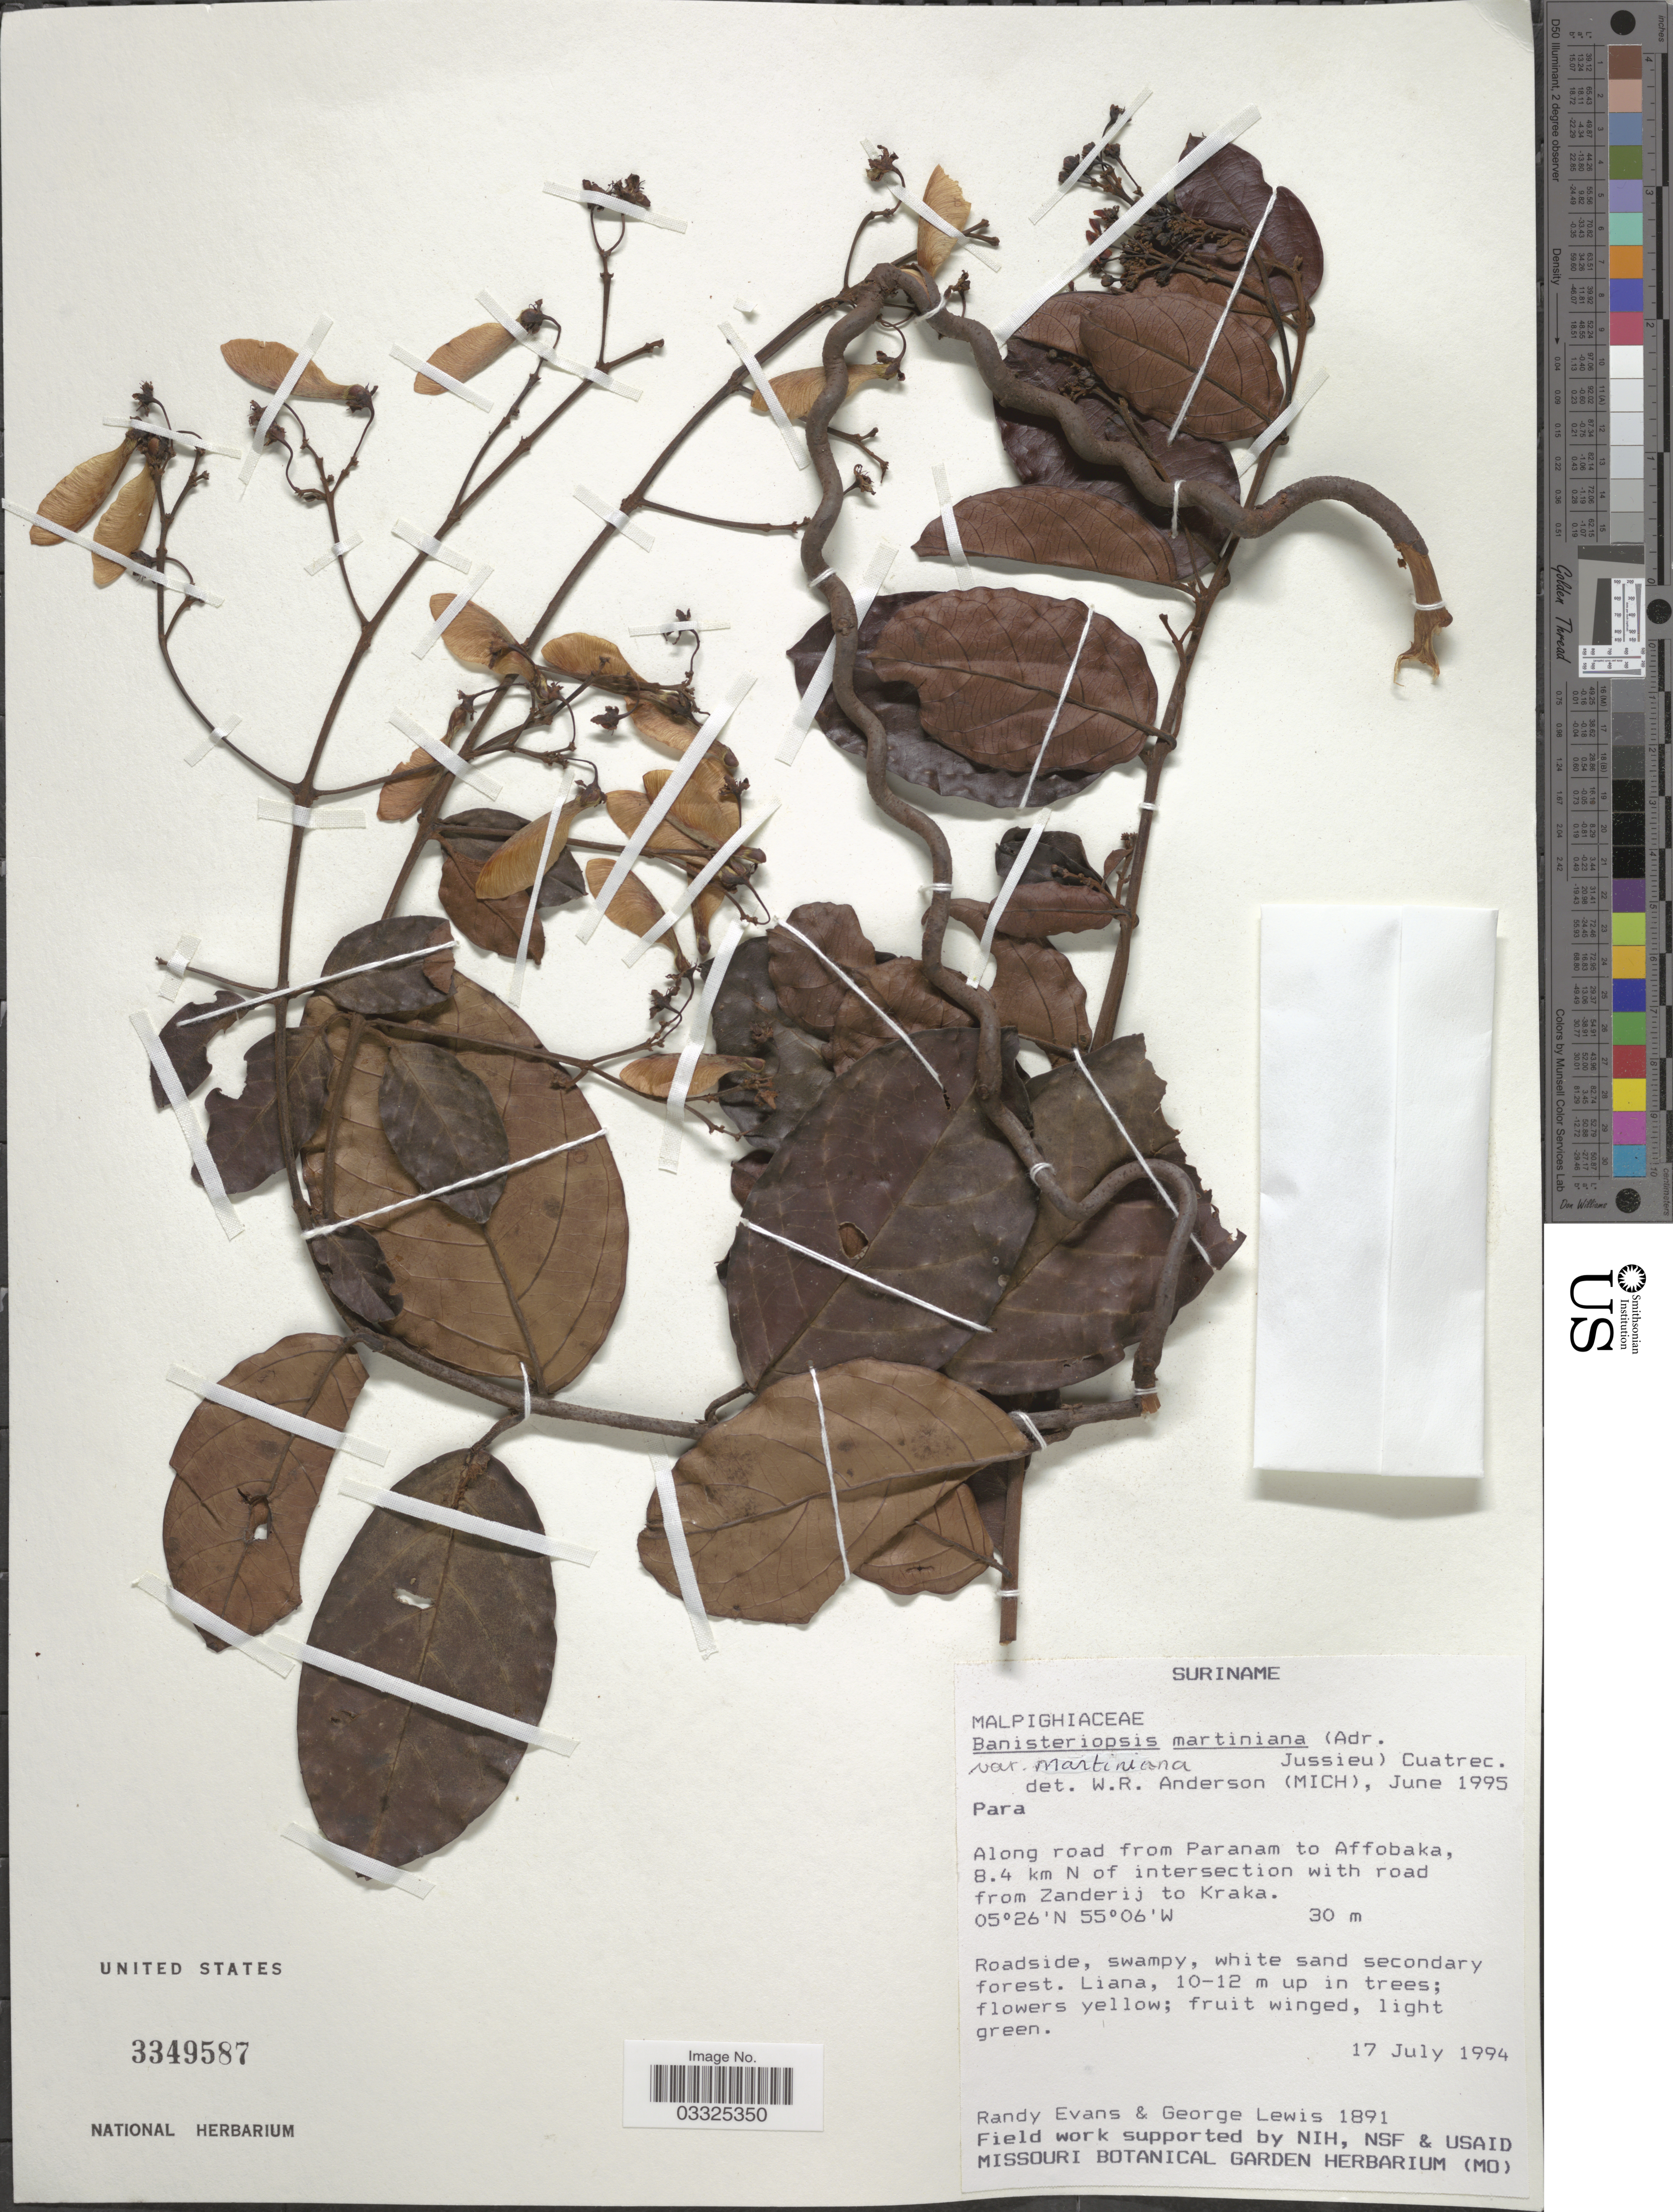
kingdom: Plantae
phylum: Tracheophyta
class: Magnoliopsida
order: Malpighiales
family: Malpighiaceae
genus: Banisteriopsis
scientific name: Banisteriopsis martiniana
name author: (A. Juss.) Cuatrec.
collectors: R. Evans & G. Lewis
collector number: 1891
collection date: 1994-07-17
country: Suriname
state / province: Para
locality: Along road from Paranam to Affobaka, 8.4 km N of intersection with road from Zanderij to Kraka.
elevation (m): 30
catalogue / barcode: US 3349587